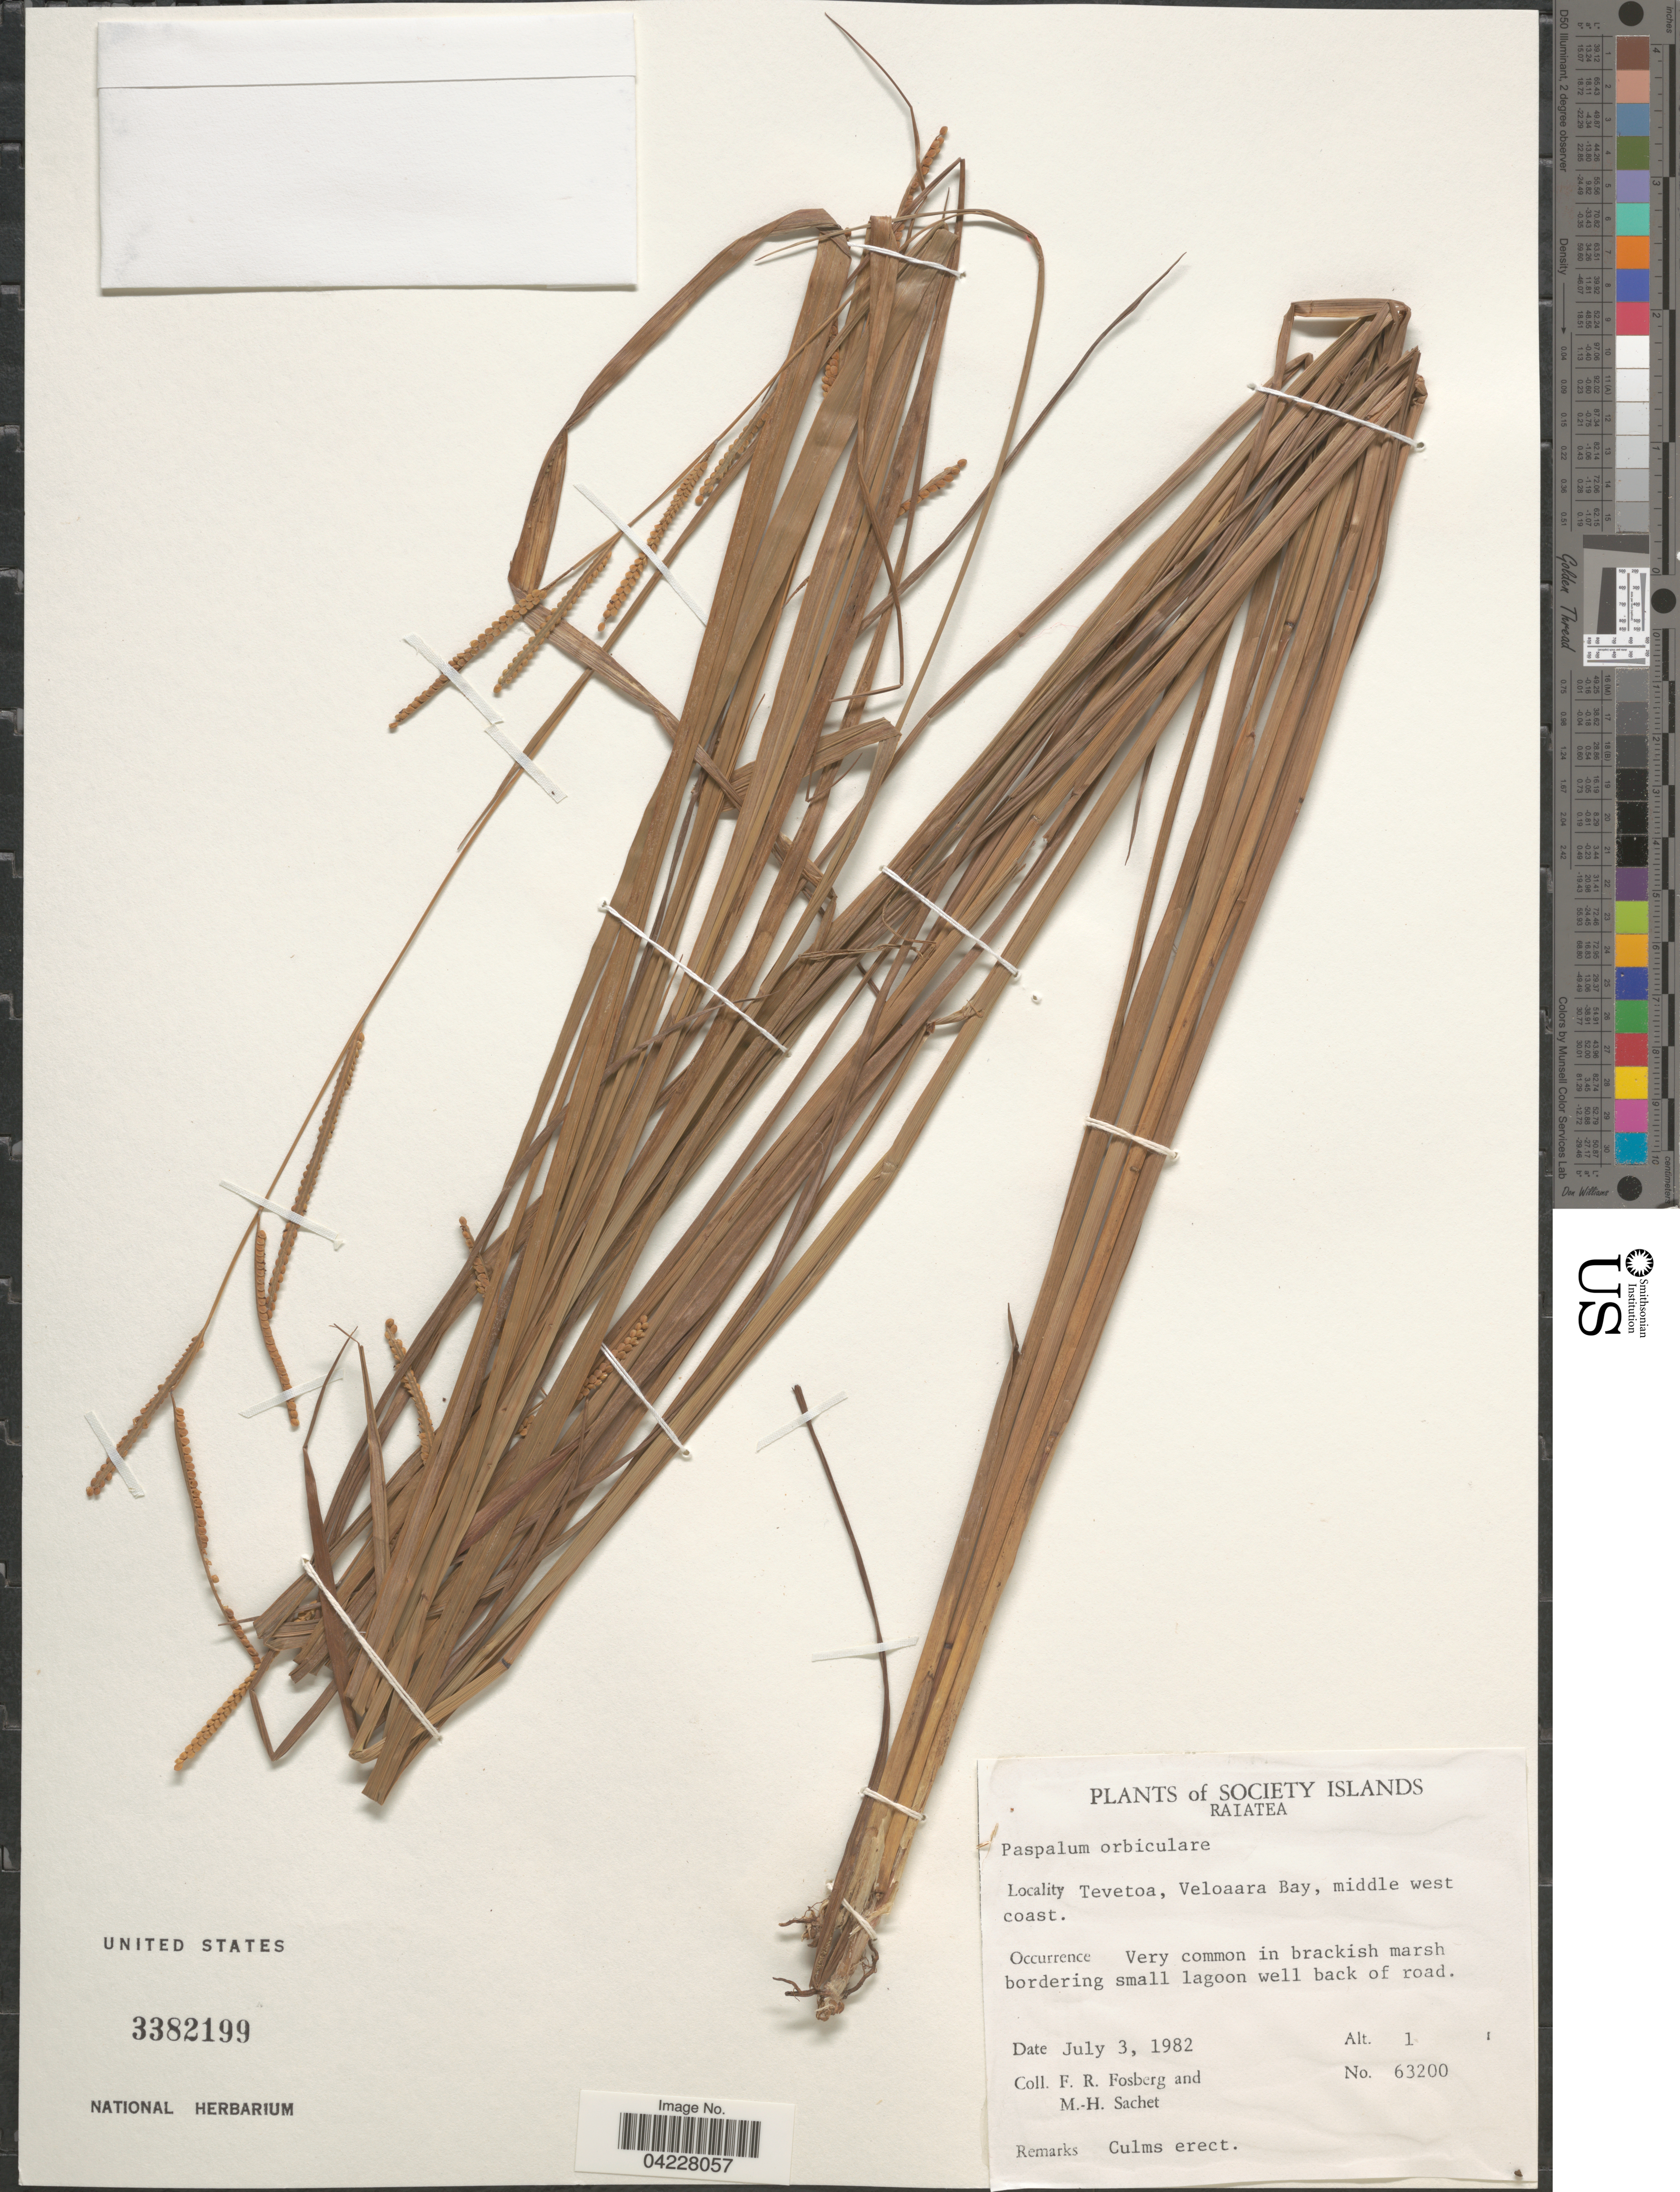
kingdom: Plantae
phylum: Tracheophyta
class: Liliopsida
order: Poales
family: Poaceae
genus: Paspalum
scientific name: Paspalum orbiculare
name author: G. Forst.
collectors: F. R. Fosberg & M.-H. Sachet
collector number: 63200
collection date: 1982-07-03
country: French Polynesia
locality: Society Islands. Raiatea. Tevetoa, Veloaara Bay, middle west coast.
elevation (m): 1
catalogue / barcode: US 3382199